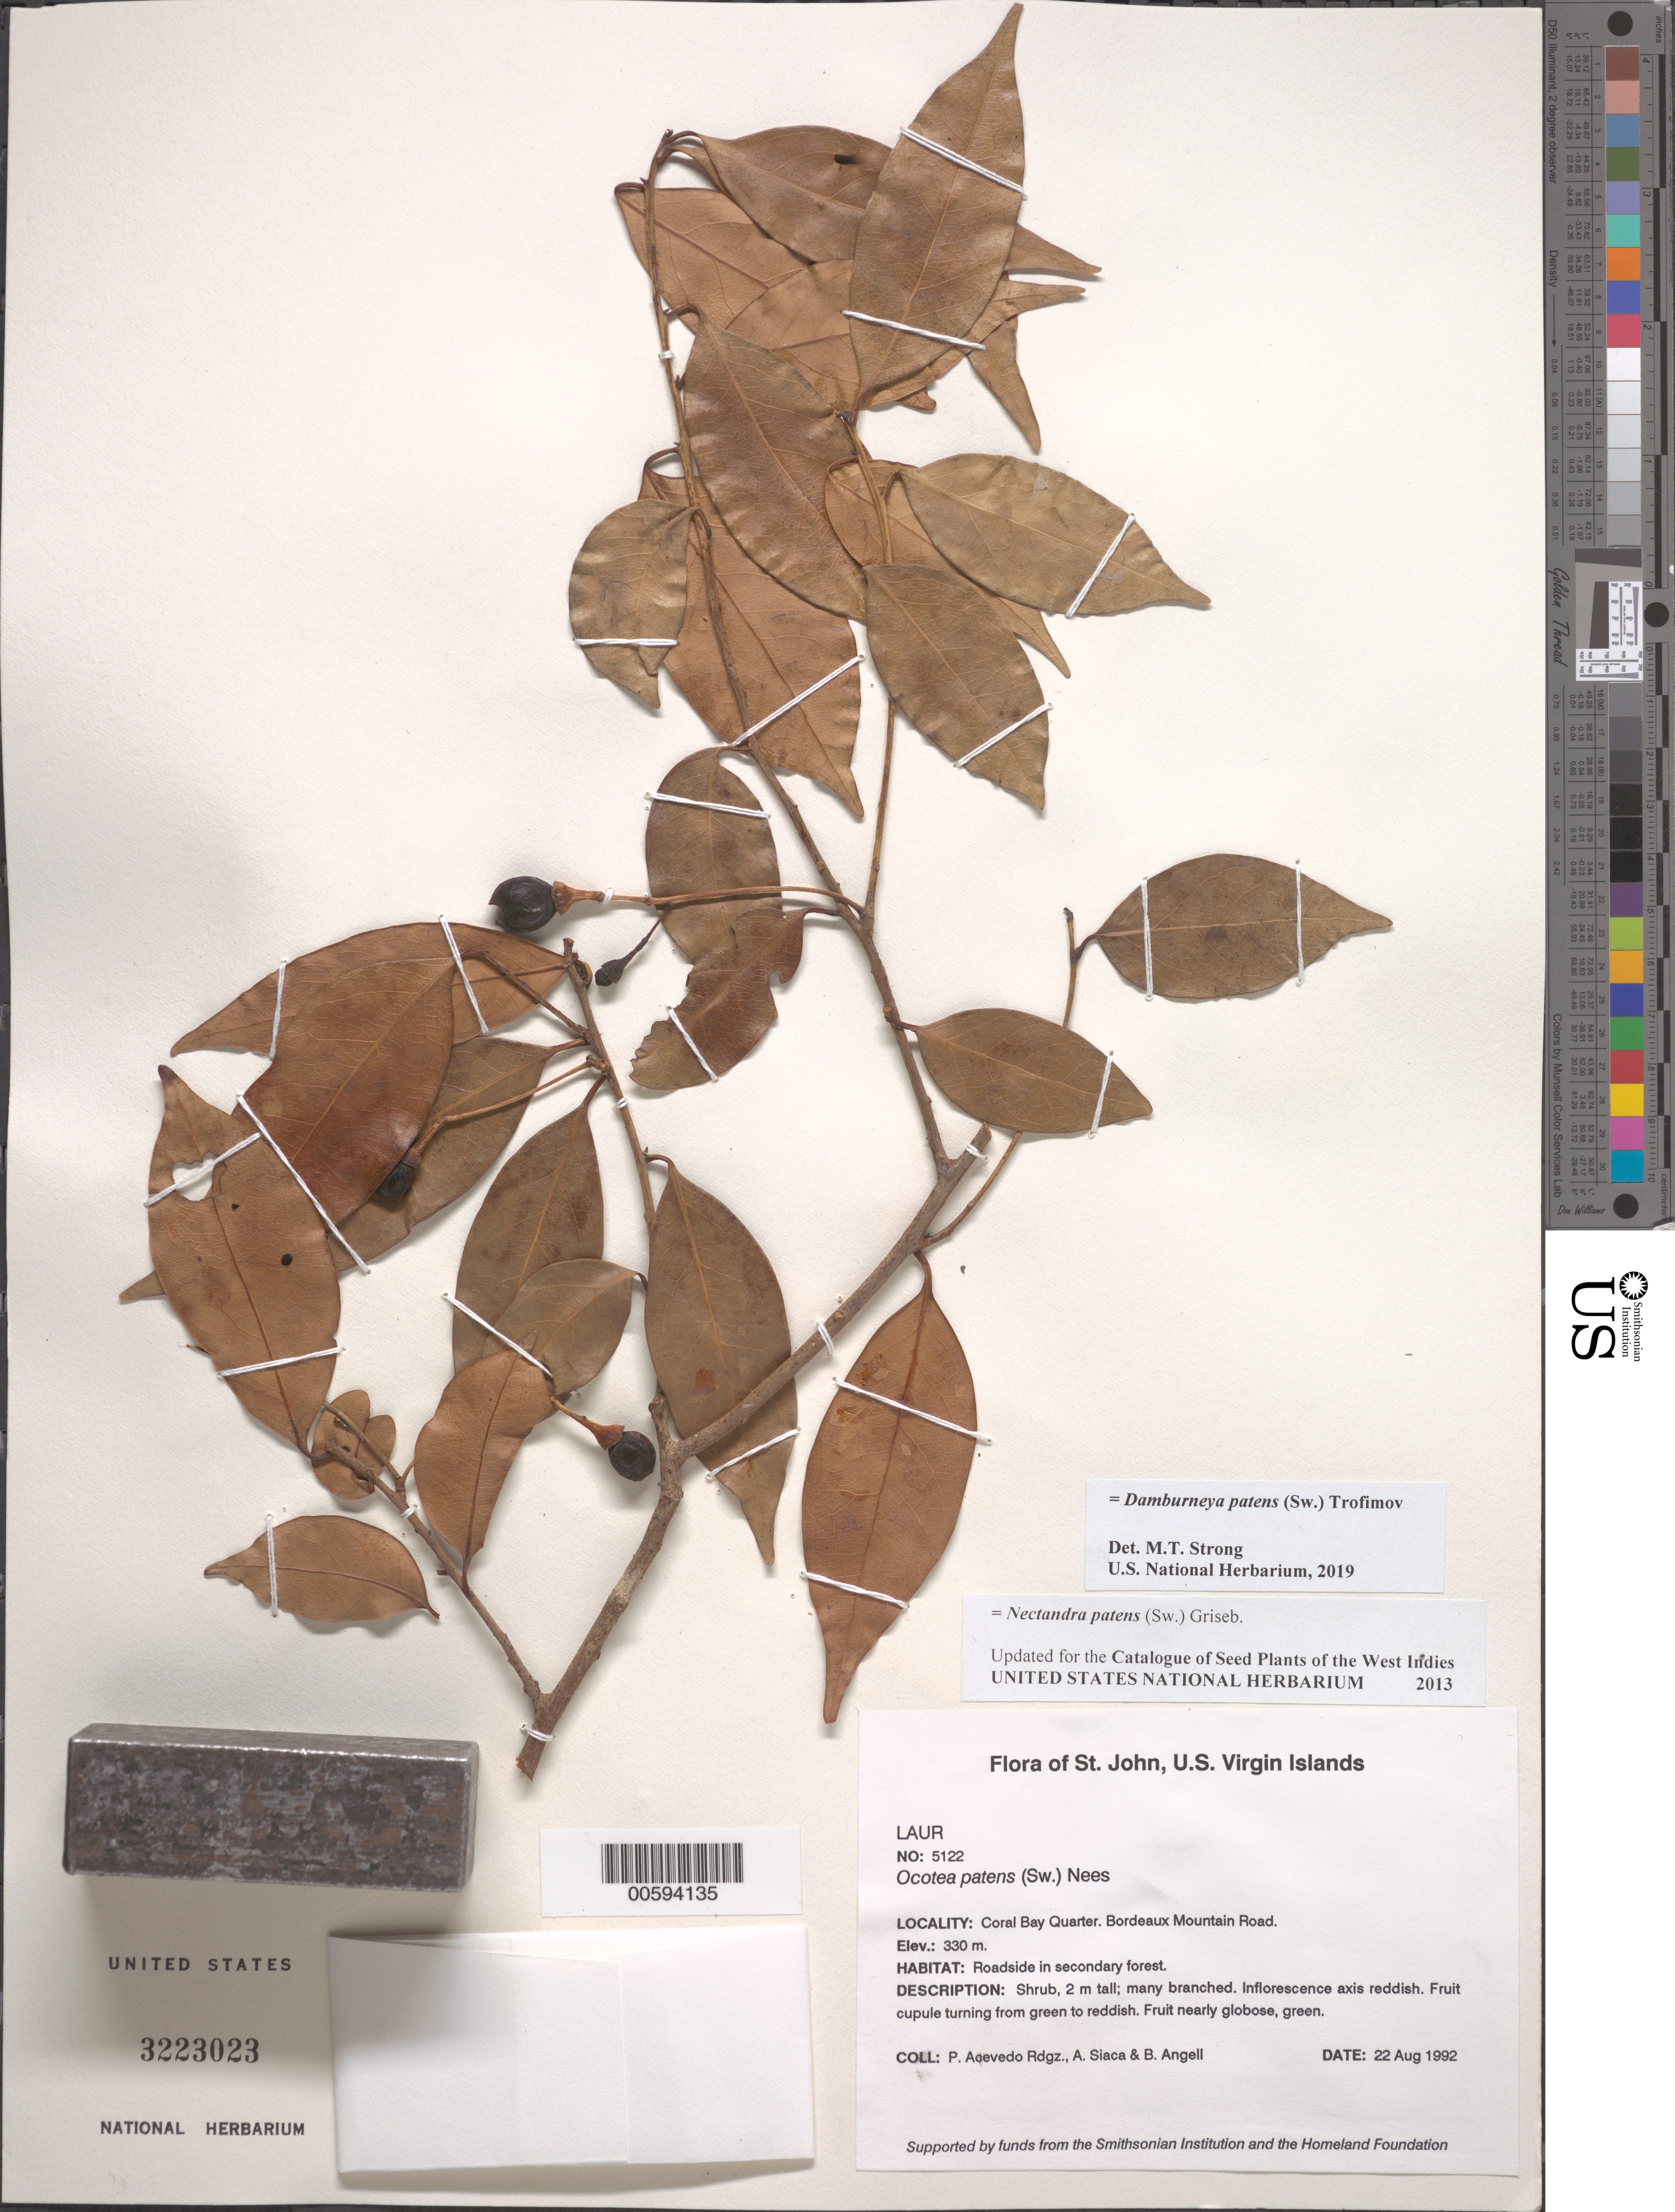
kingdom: Plantae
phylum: Tracheophyta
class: Magnoliopsida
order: Laurales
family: Lauraceae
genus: Damburneya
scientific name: Damburneya patens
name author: (Sw.) Trofimov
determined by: Strong, M. T., (US), Smithsonian Institution - National Museum of Natural History (UNITED STATES)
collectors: P. Acevedo-Rodr., A. Siaca & Bobbi Angell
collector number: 5122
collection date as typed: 22 Aug 1992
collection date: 1992-08-22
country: U.S. Virgin Islands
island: St. John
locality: Coral Bay Quarter; along dirt road to Bordeaux Mountain..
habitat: Roadside in secondary forest.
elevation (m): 330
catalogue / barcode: US 3223023